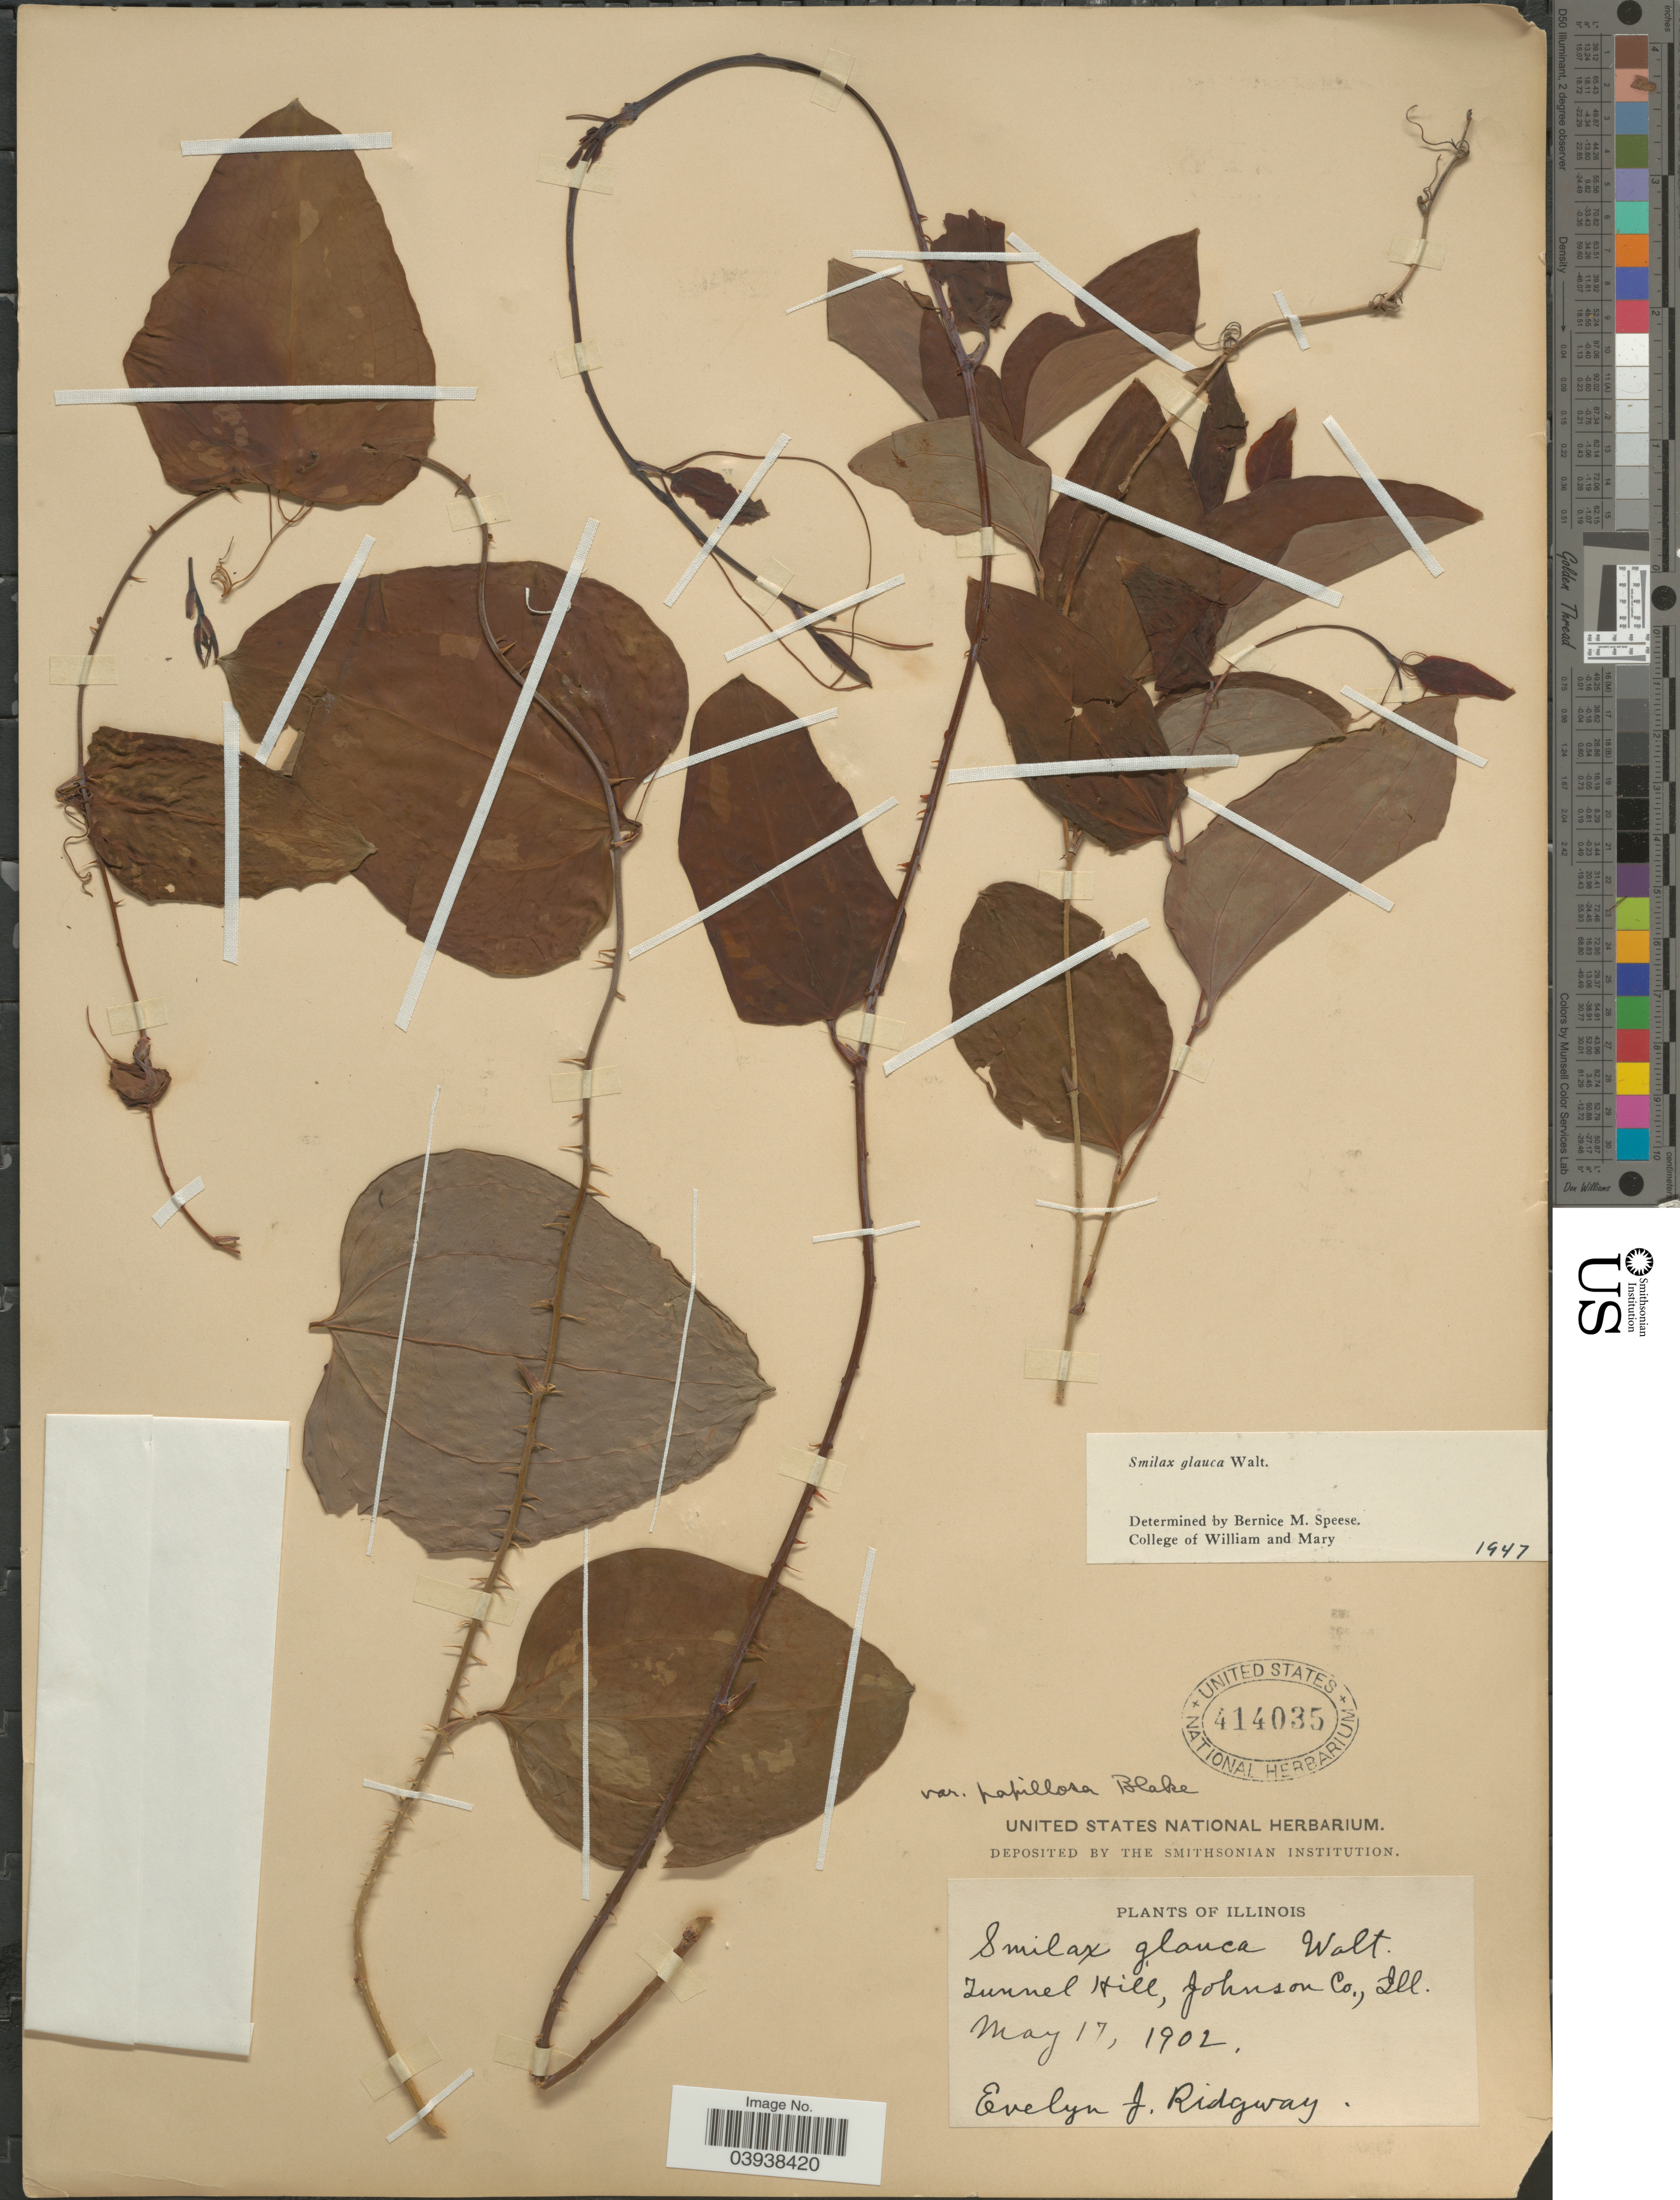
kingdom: Plantae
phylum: Tracheophyta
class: Liliopsida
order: Liliales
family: Smilacaceae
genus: Smilax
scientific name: Smilax glauca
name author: Walter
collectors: E. Ridgway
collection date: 1902-05-17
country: United States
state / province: Illinois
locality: Tunnel Hill, Johnson Co.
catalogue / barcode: US 414035